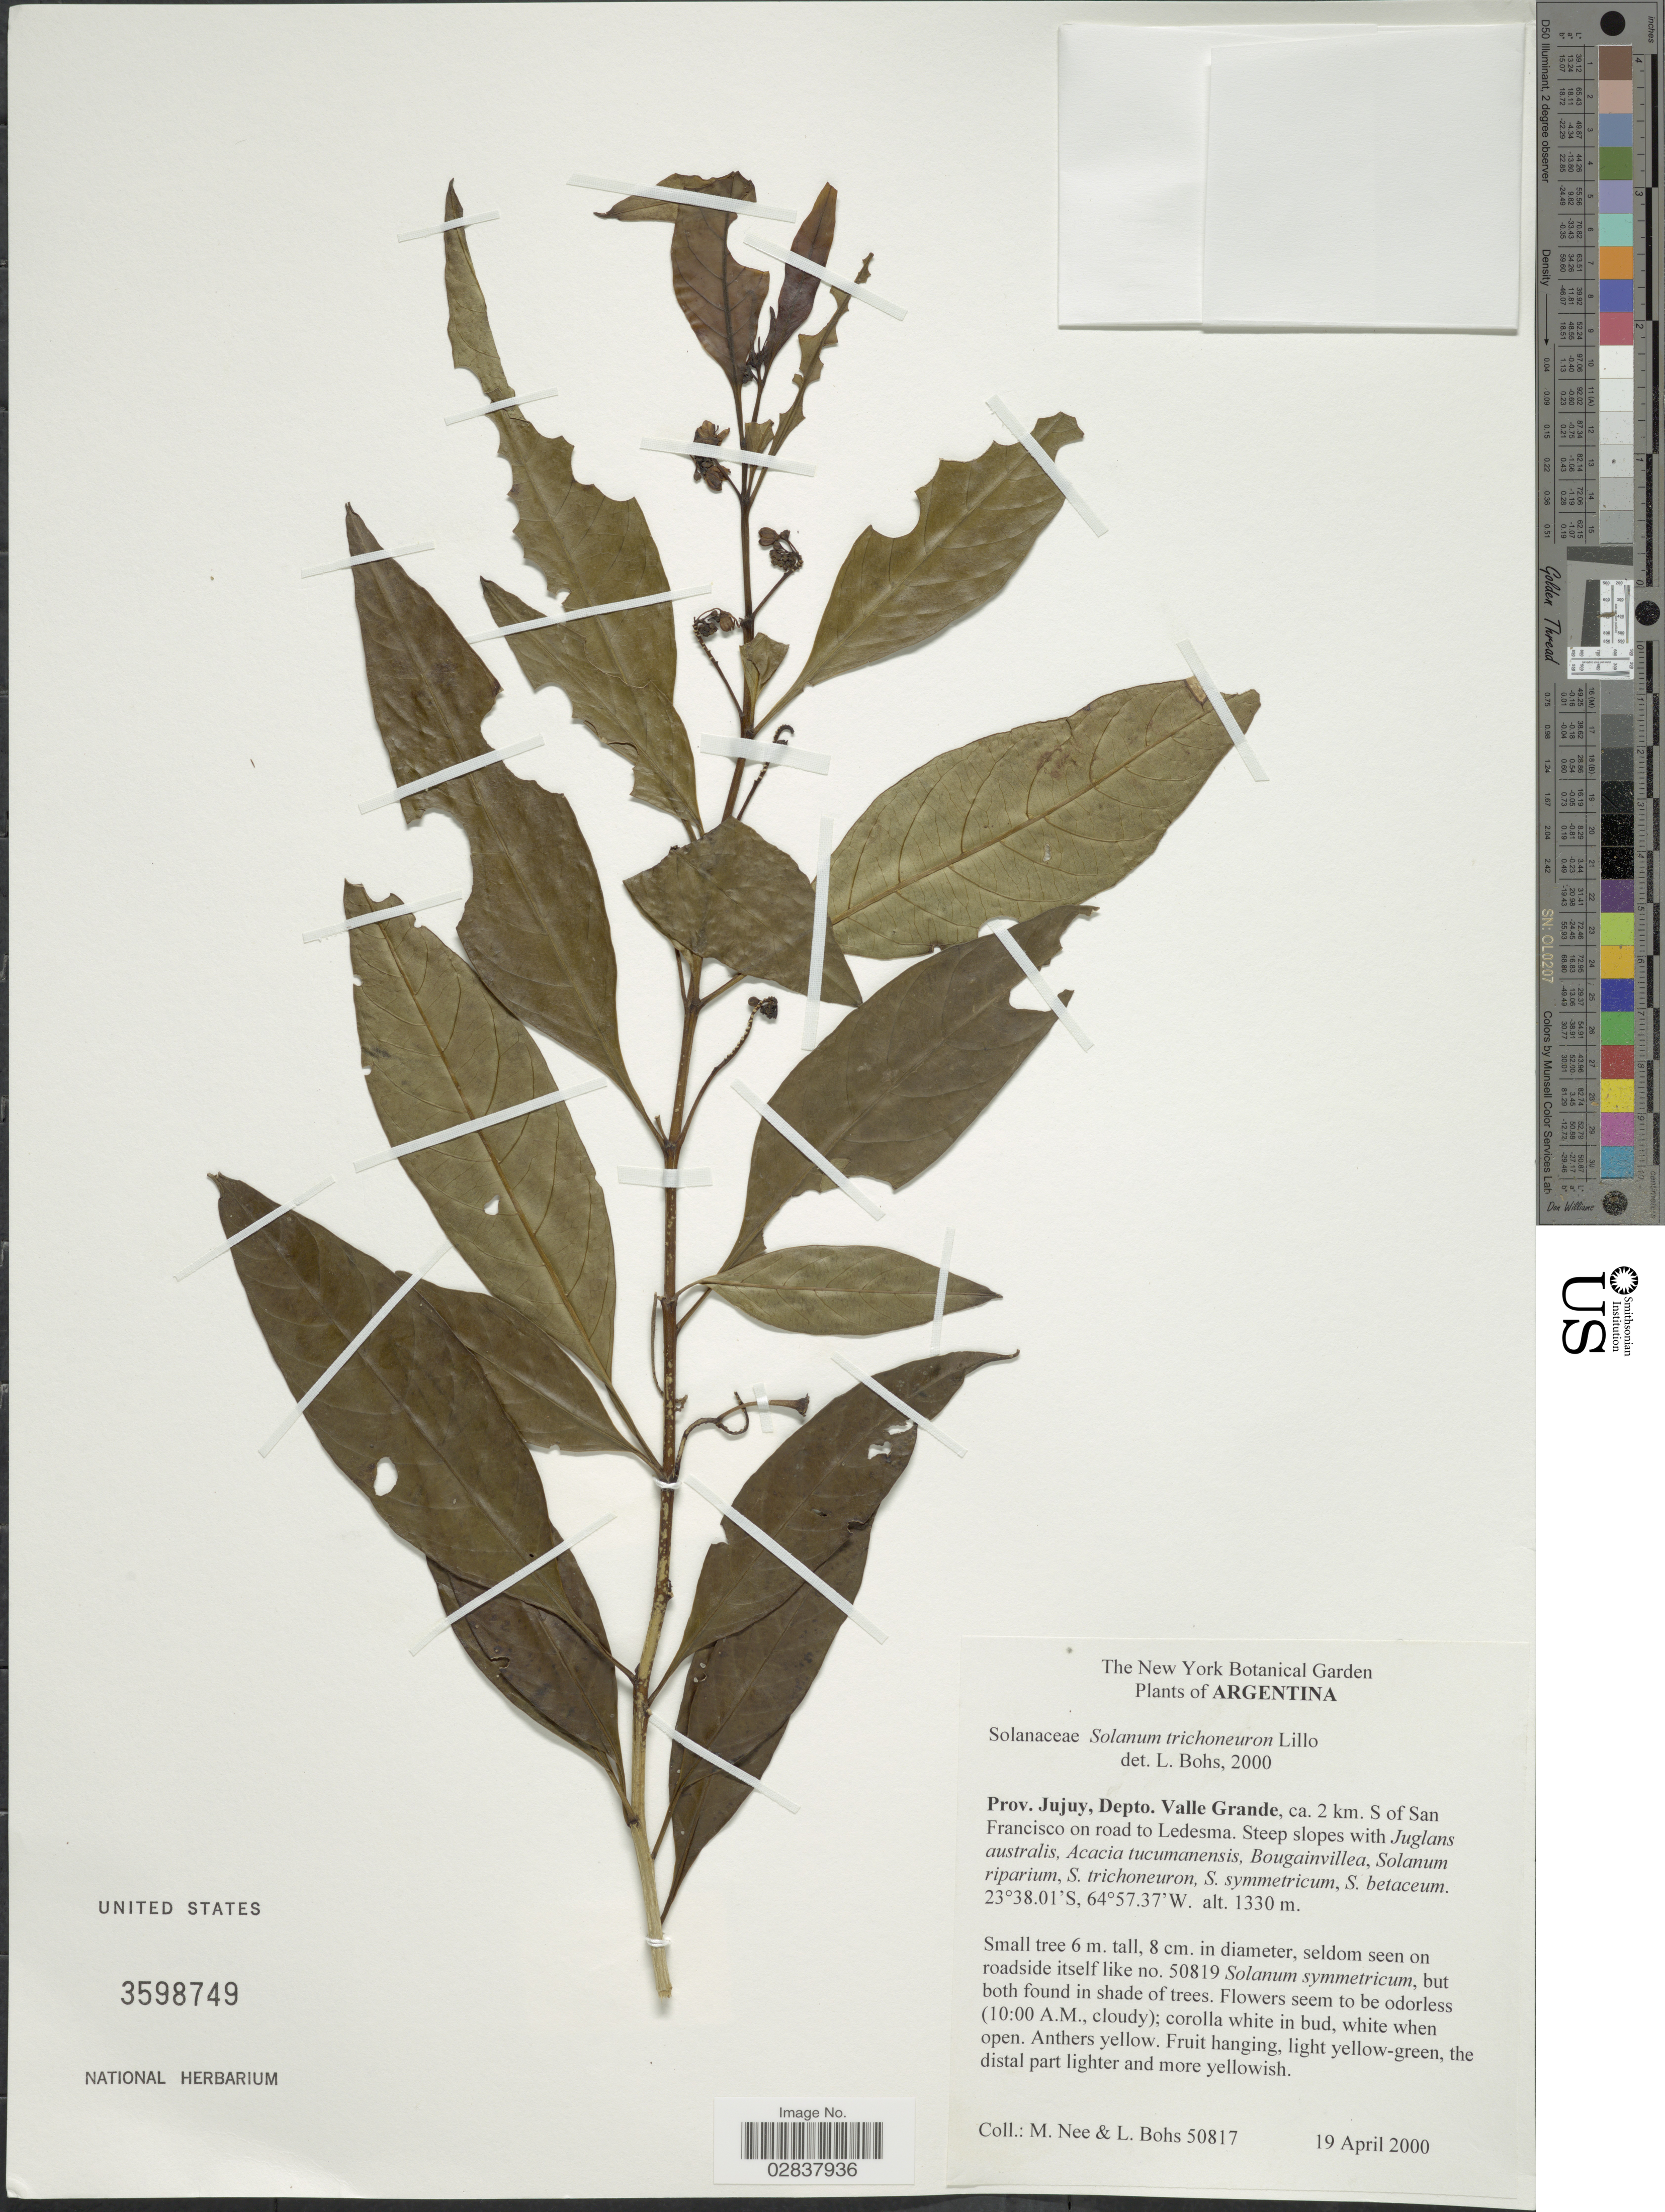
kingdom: Plantae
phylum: Tracheophyta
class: Magnoliopsida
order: Solanales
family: Solanaceae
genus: Solanum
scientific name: Solanum trichoneuron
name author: Lillo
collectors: M. Nee & L. A. Bohs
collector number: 50817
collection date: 2000-04-19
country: Argentina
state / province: Jujuy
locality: Depto. Valle Grande, ca. 2 km. S. of San Francisco on road to Ledesma.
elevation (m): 1330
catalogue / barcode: US 3598749